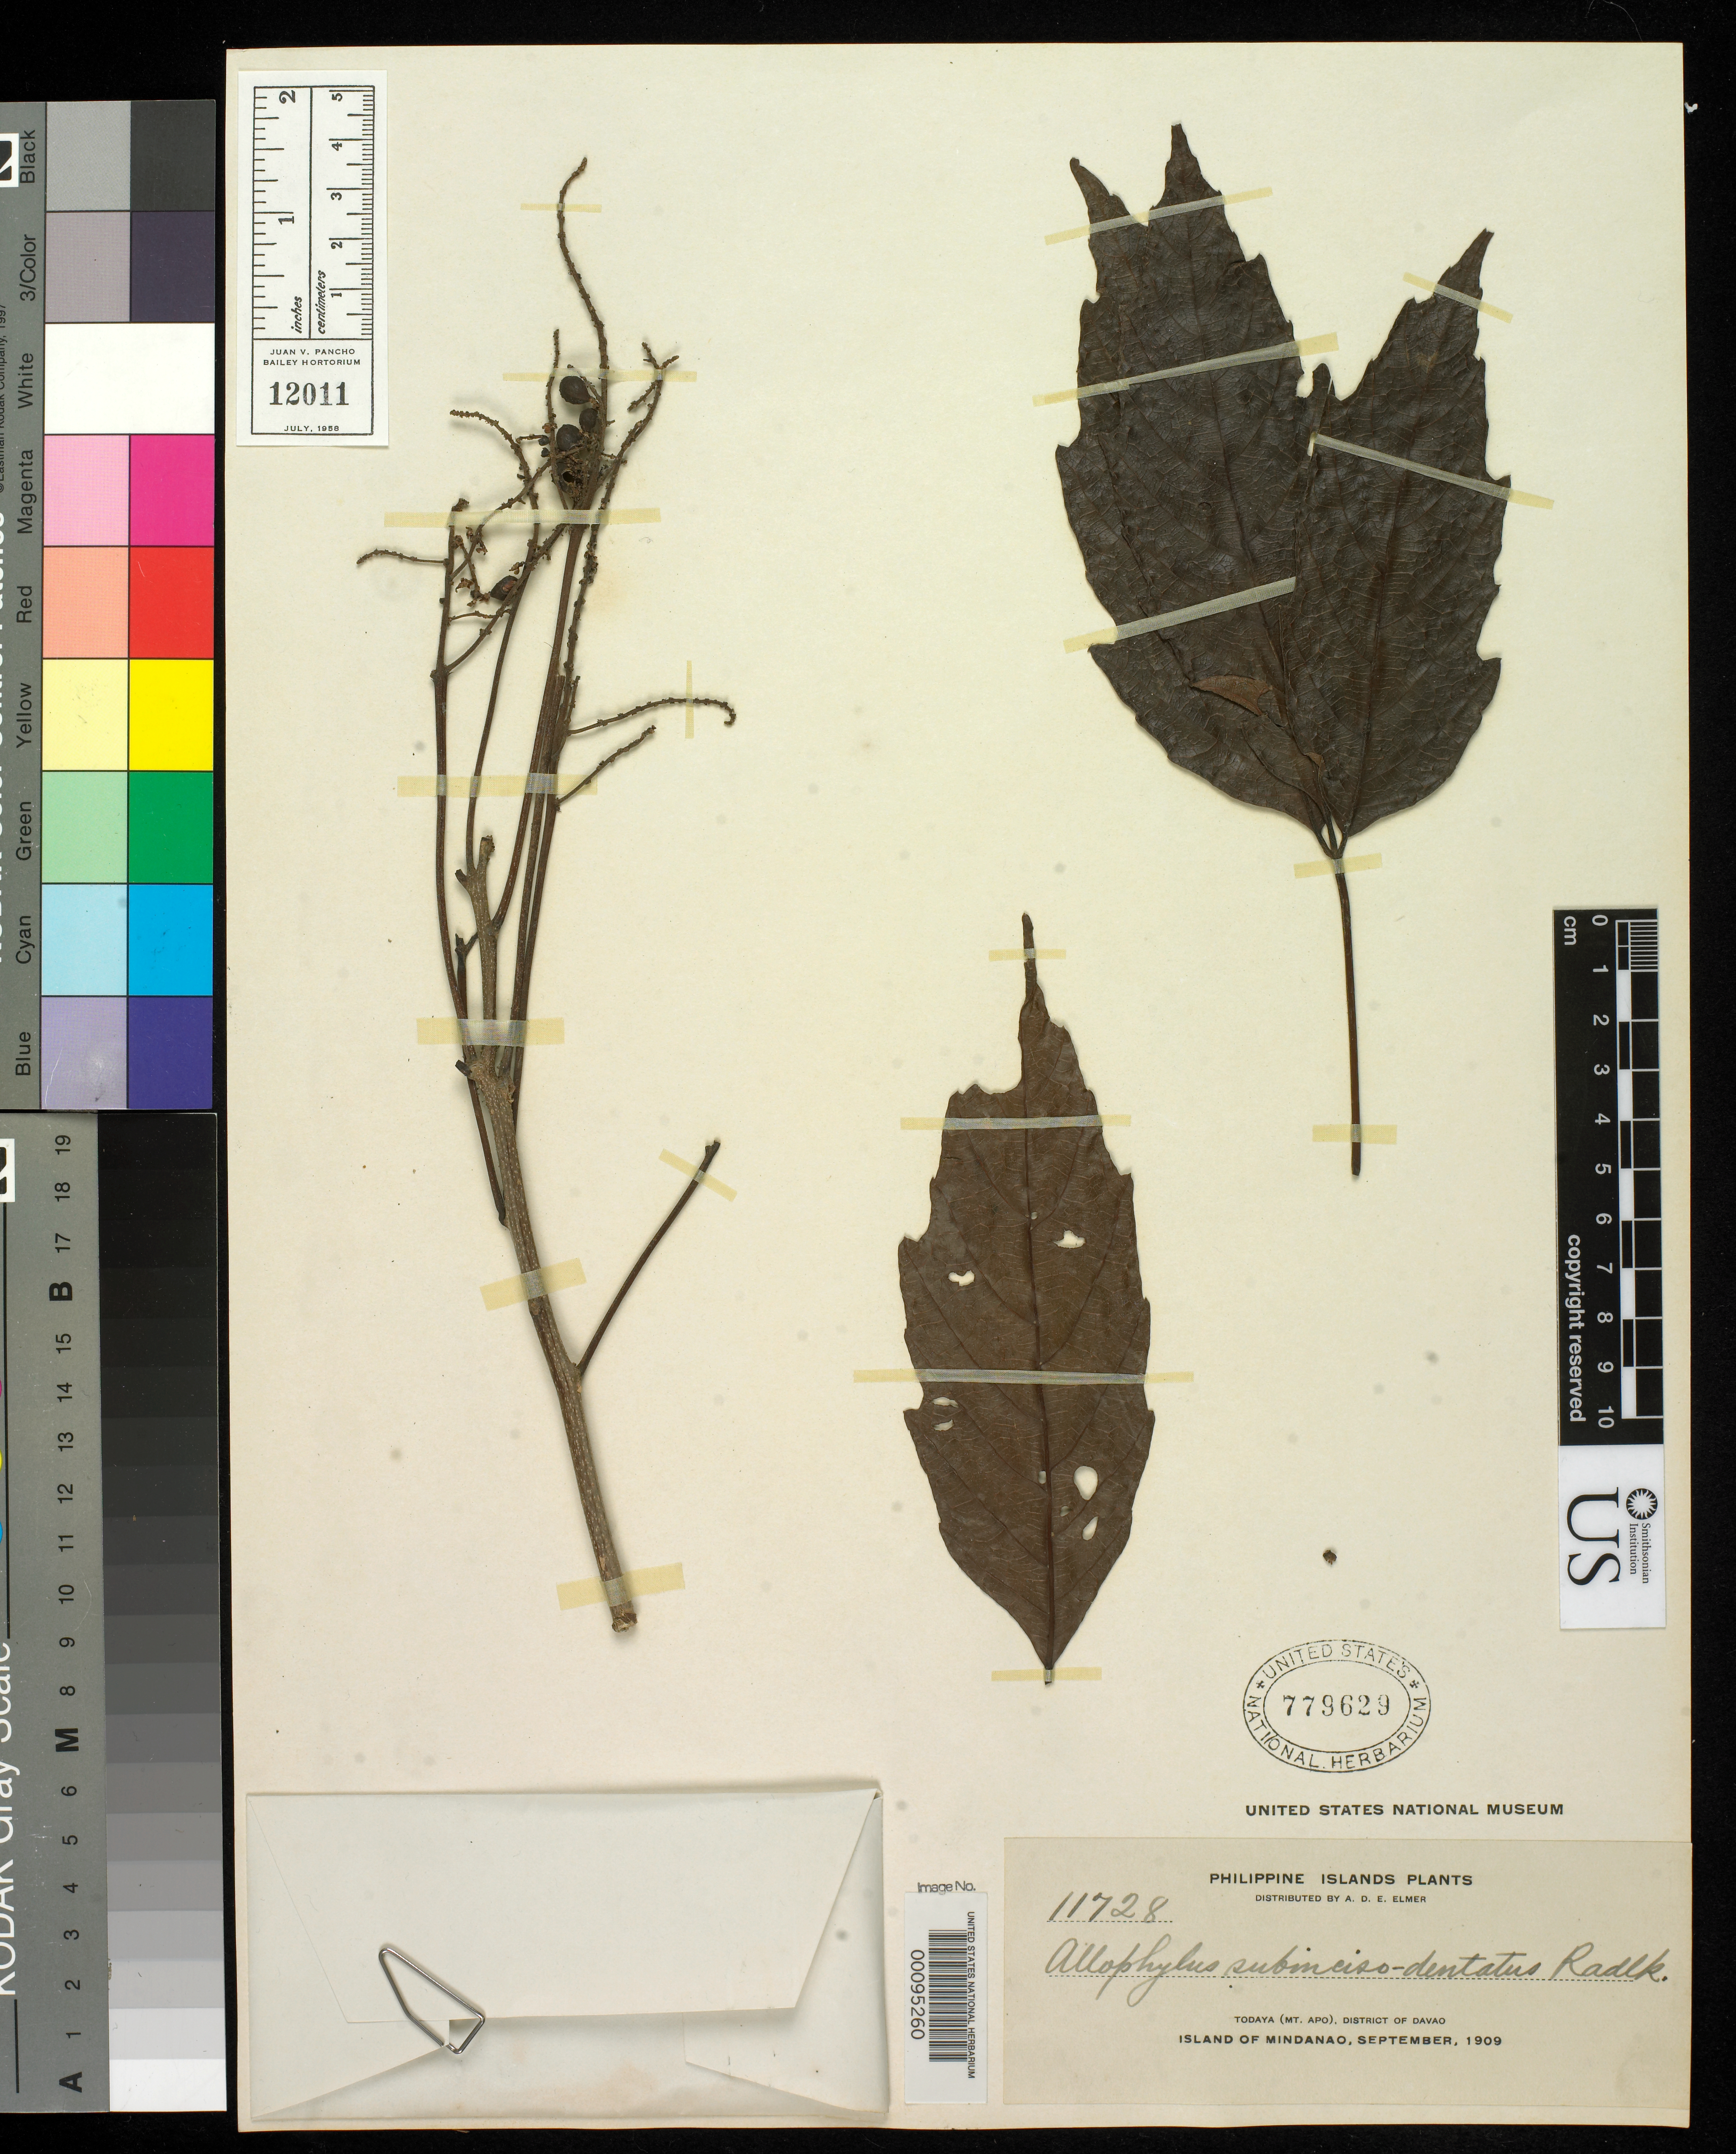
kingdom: Plantae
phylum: Tracheophyta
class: Magnoliopsida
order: Sapindales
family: Sapindaceae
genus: Allophylus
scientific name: Allophylus subinciso-dentatus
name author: Radlk. in Elmer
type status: Isotype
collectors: A. D. E. Elmer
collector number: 11728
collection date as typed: Sep 1909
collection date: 1909-09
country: Philippines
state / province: Davao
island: Mindanao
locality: S of Baruring River.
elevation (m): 1067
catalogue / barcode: US 779629